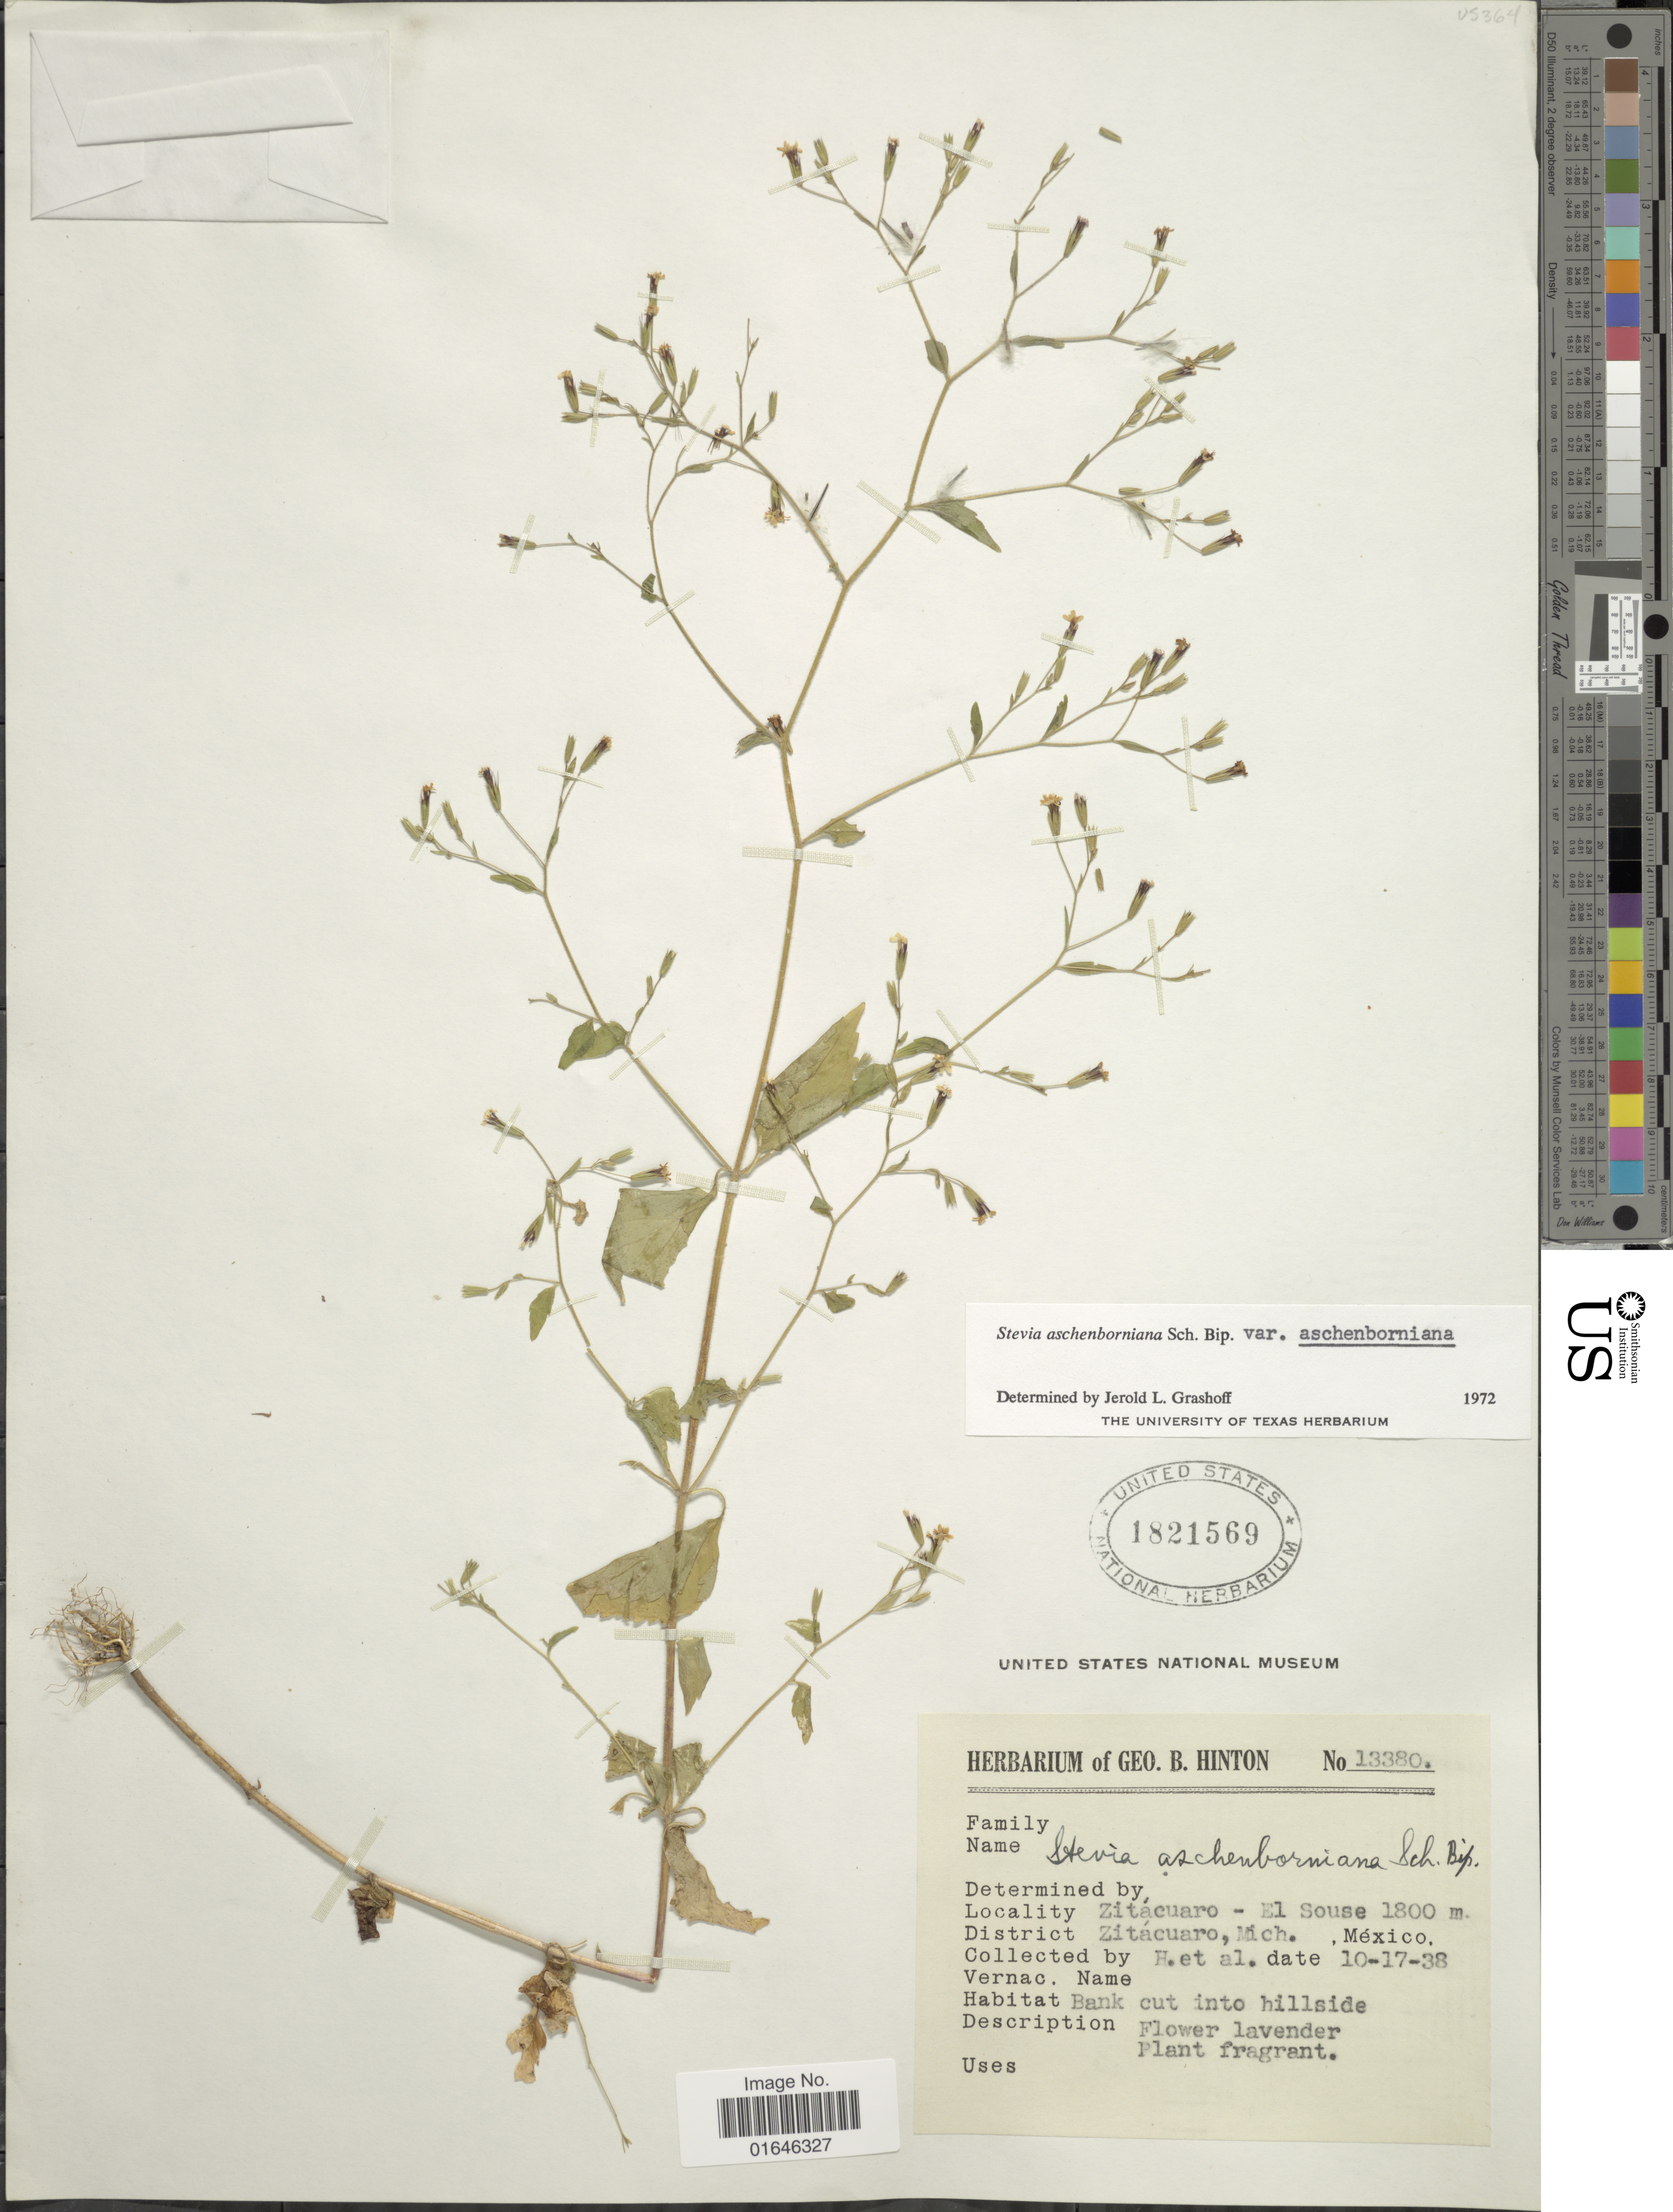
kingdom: Plantae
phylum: Tracheophyta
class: Magnoliopsida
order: Asterales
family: Asteraceae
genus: Stevia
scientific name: Stevia aschenborniana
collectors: G. B. Hinton & et al.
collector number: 13380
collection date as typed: Transcribed d/m/y: 17/10/38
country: Mexico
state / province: Michoacán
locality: Zitácuaro - El Souse, District Zitácuaro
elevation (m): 1800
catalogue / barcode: US 1821569